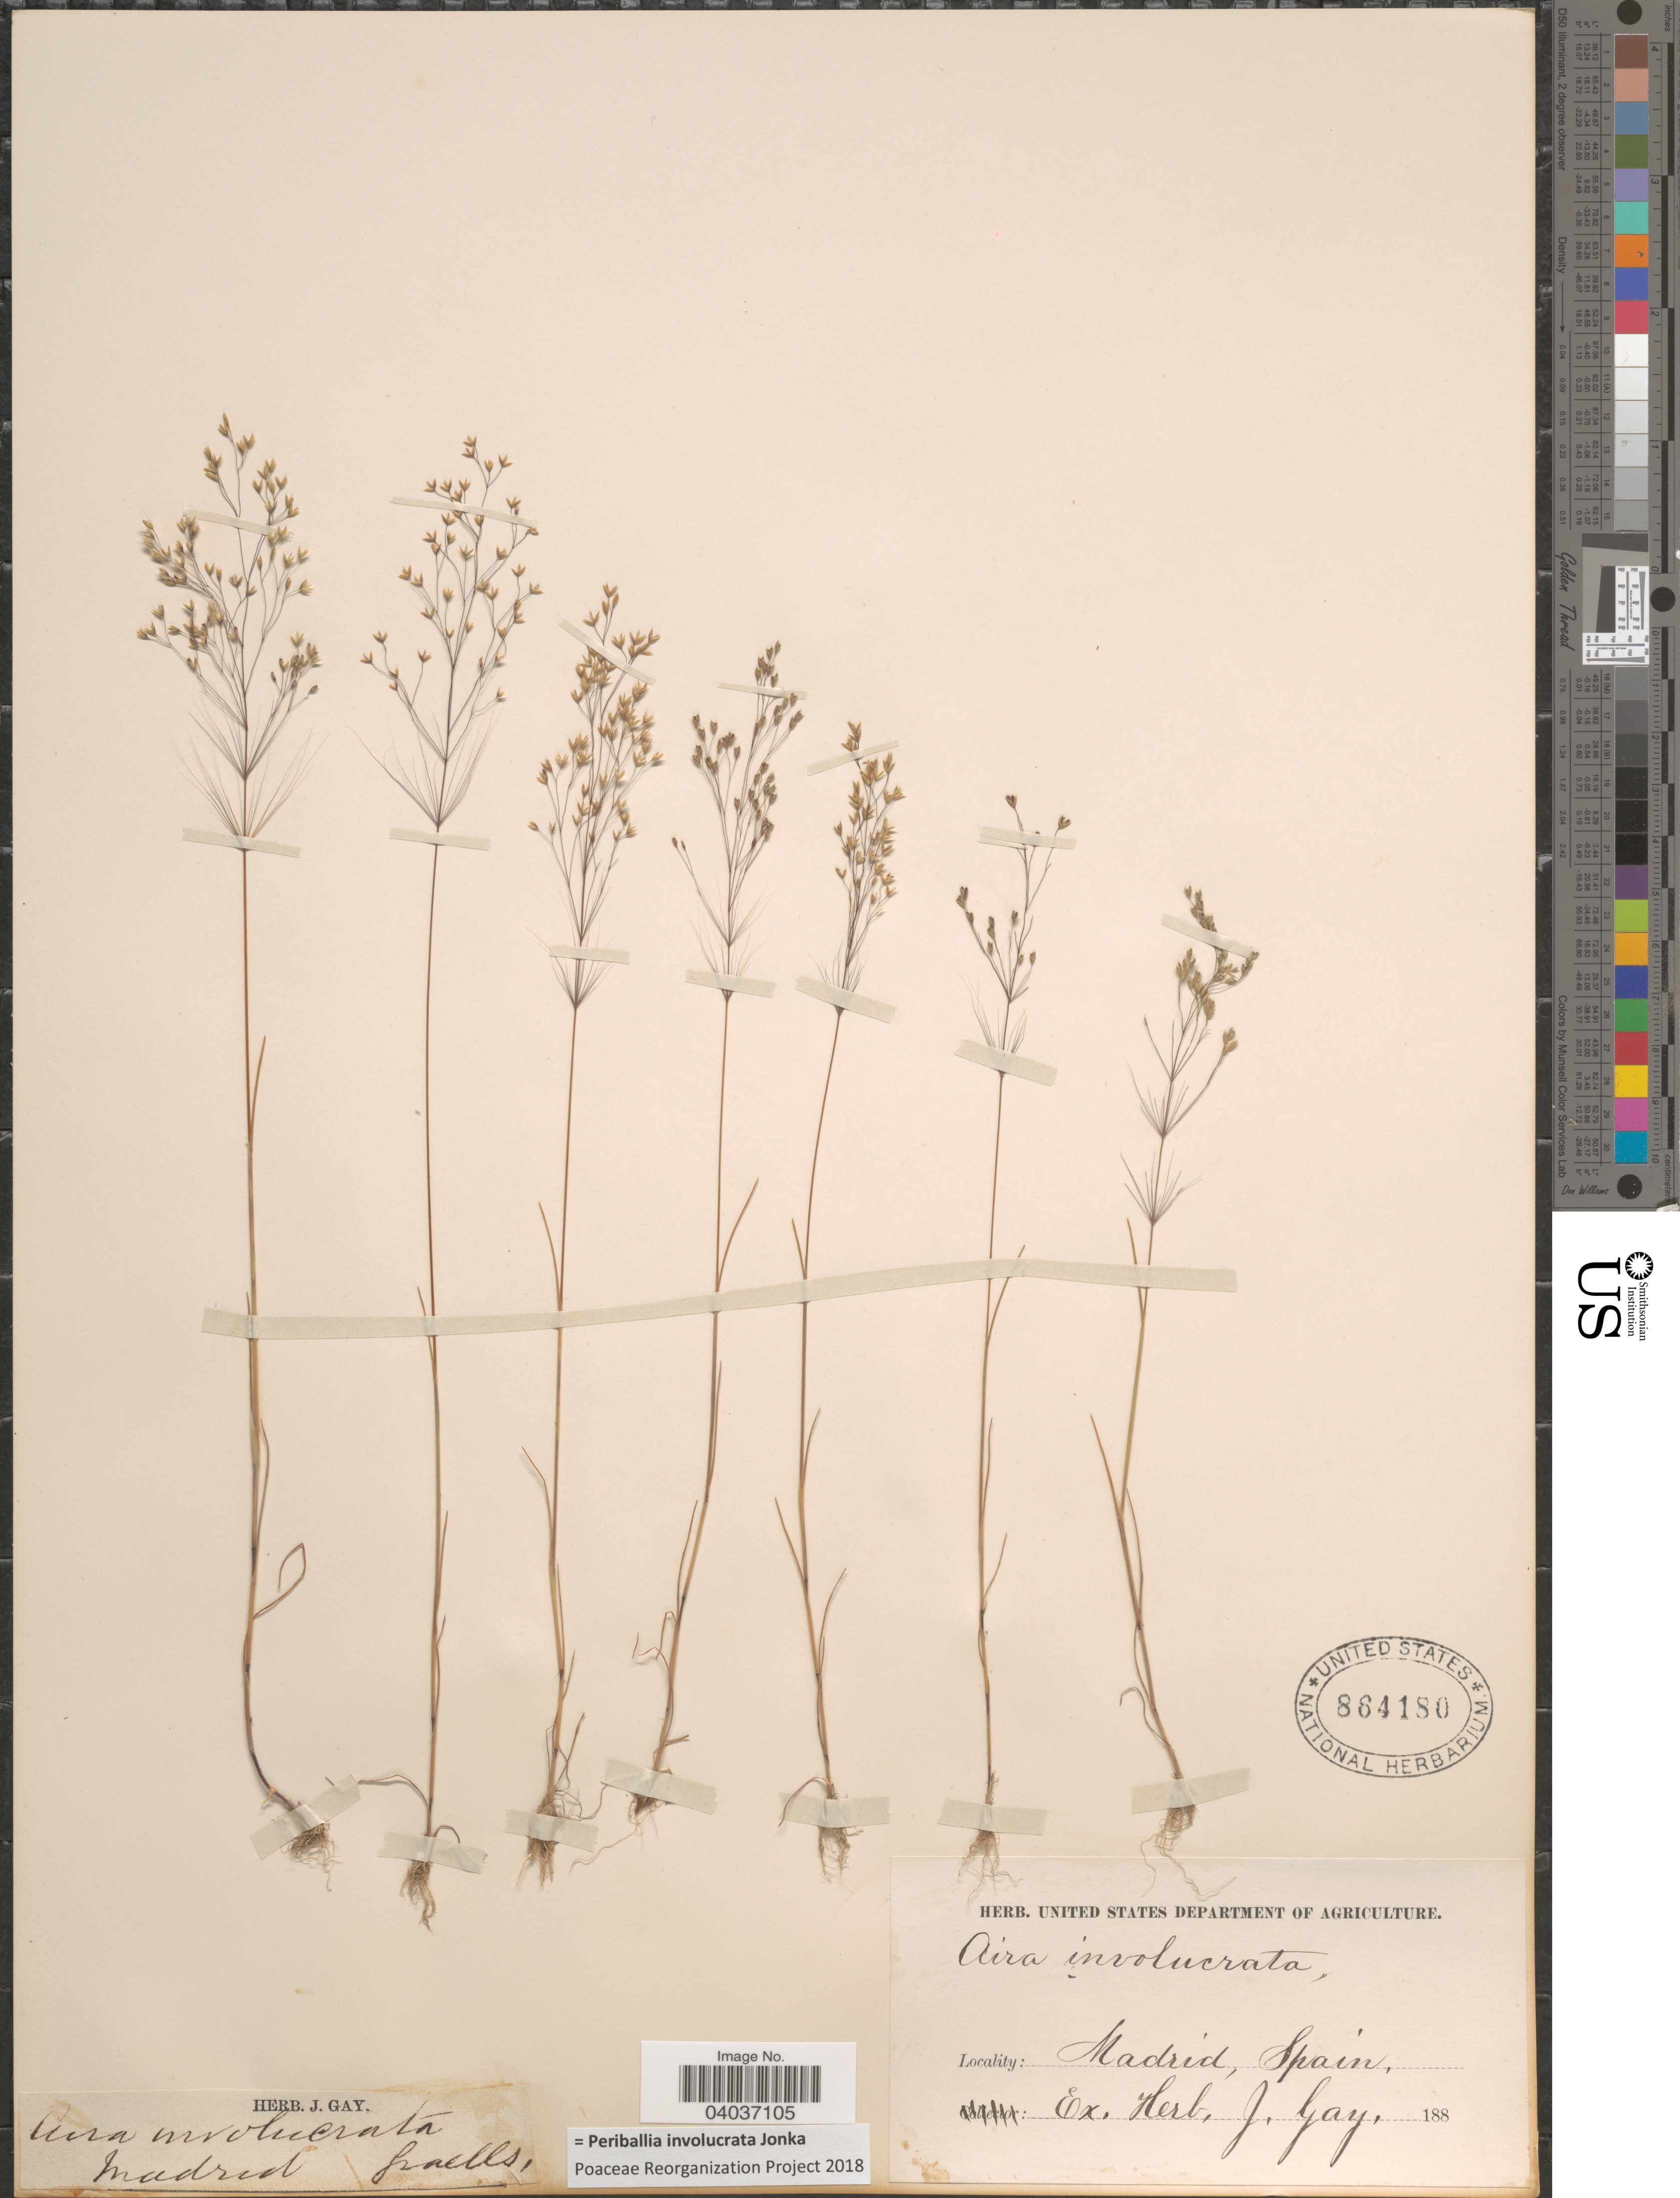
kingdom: Plantae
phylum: Tracheophyta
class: Liliopsida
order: Poales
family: Poaceae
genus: Periballia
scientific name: Periballia involucrata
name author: Janka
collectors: Graells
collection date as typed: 188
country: Spain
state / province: Madrid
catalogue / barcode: US 864180